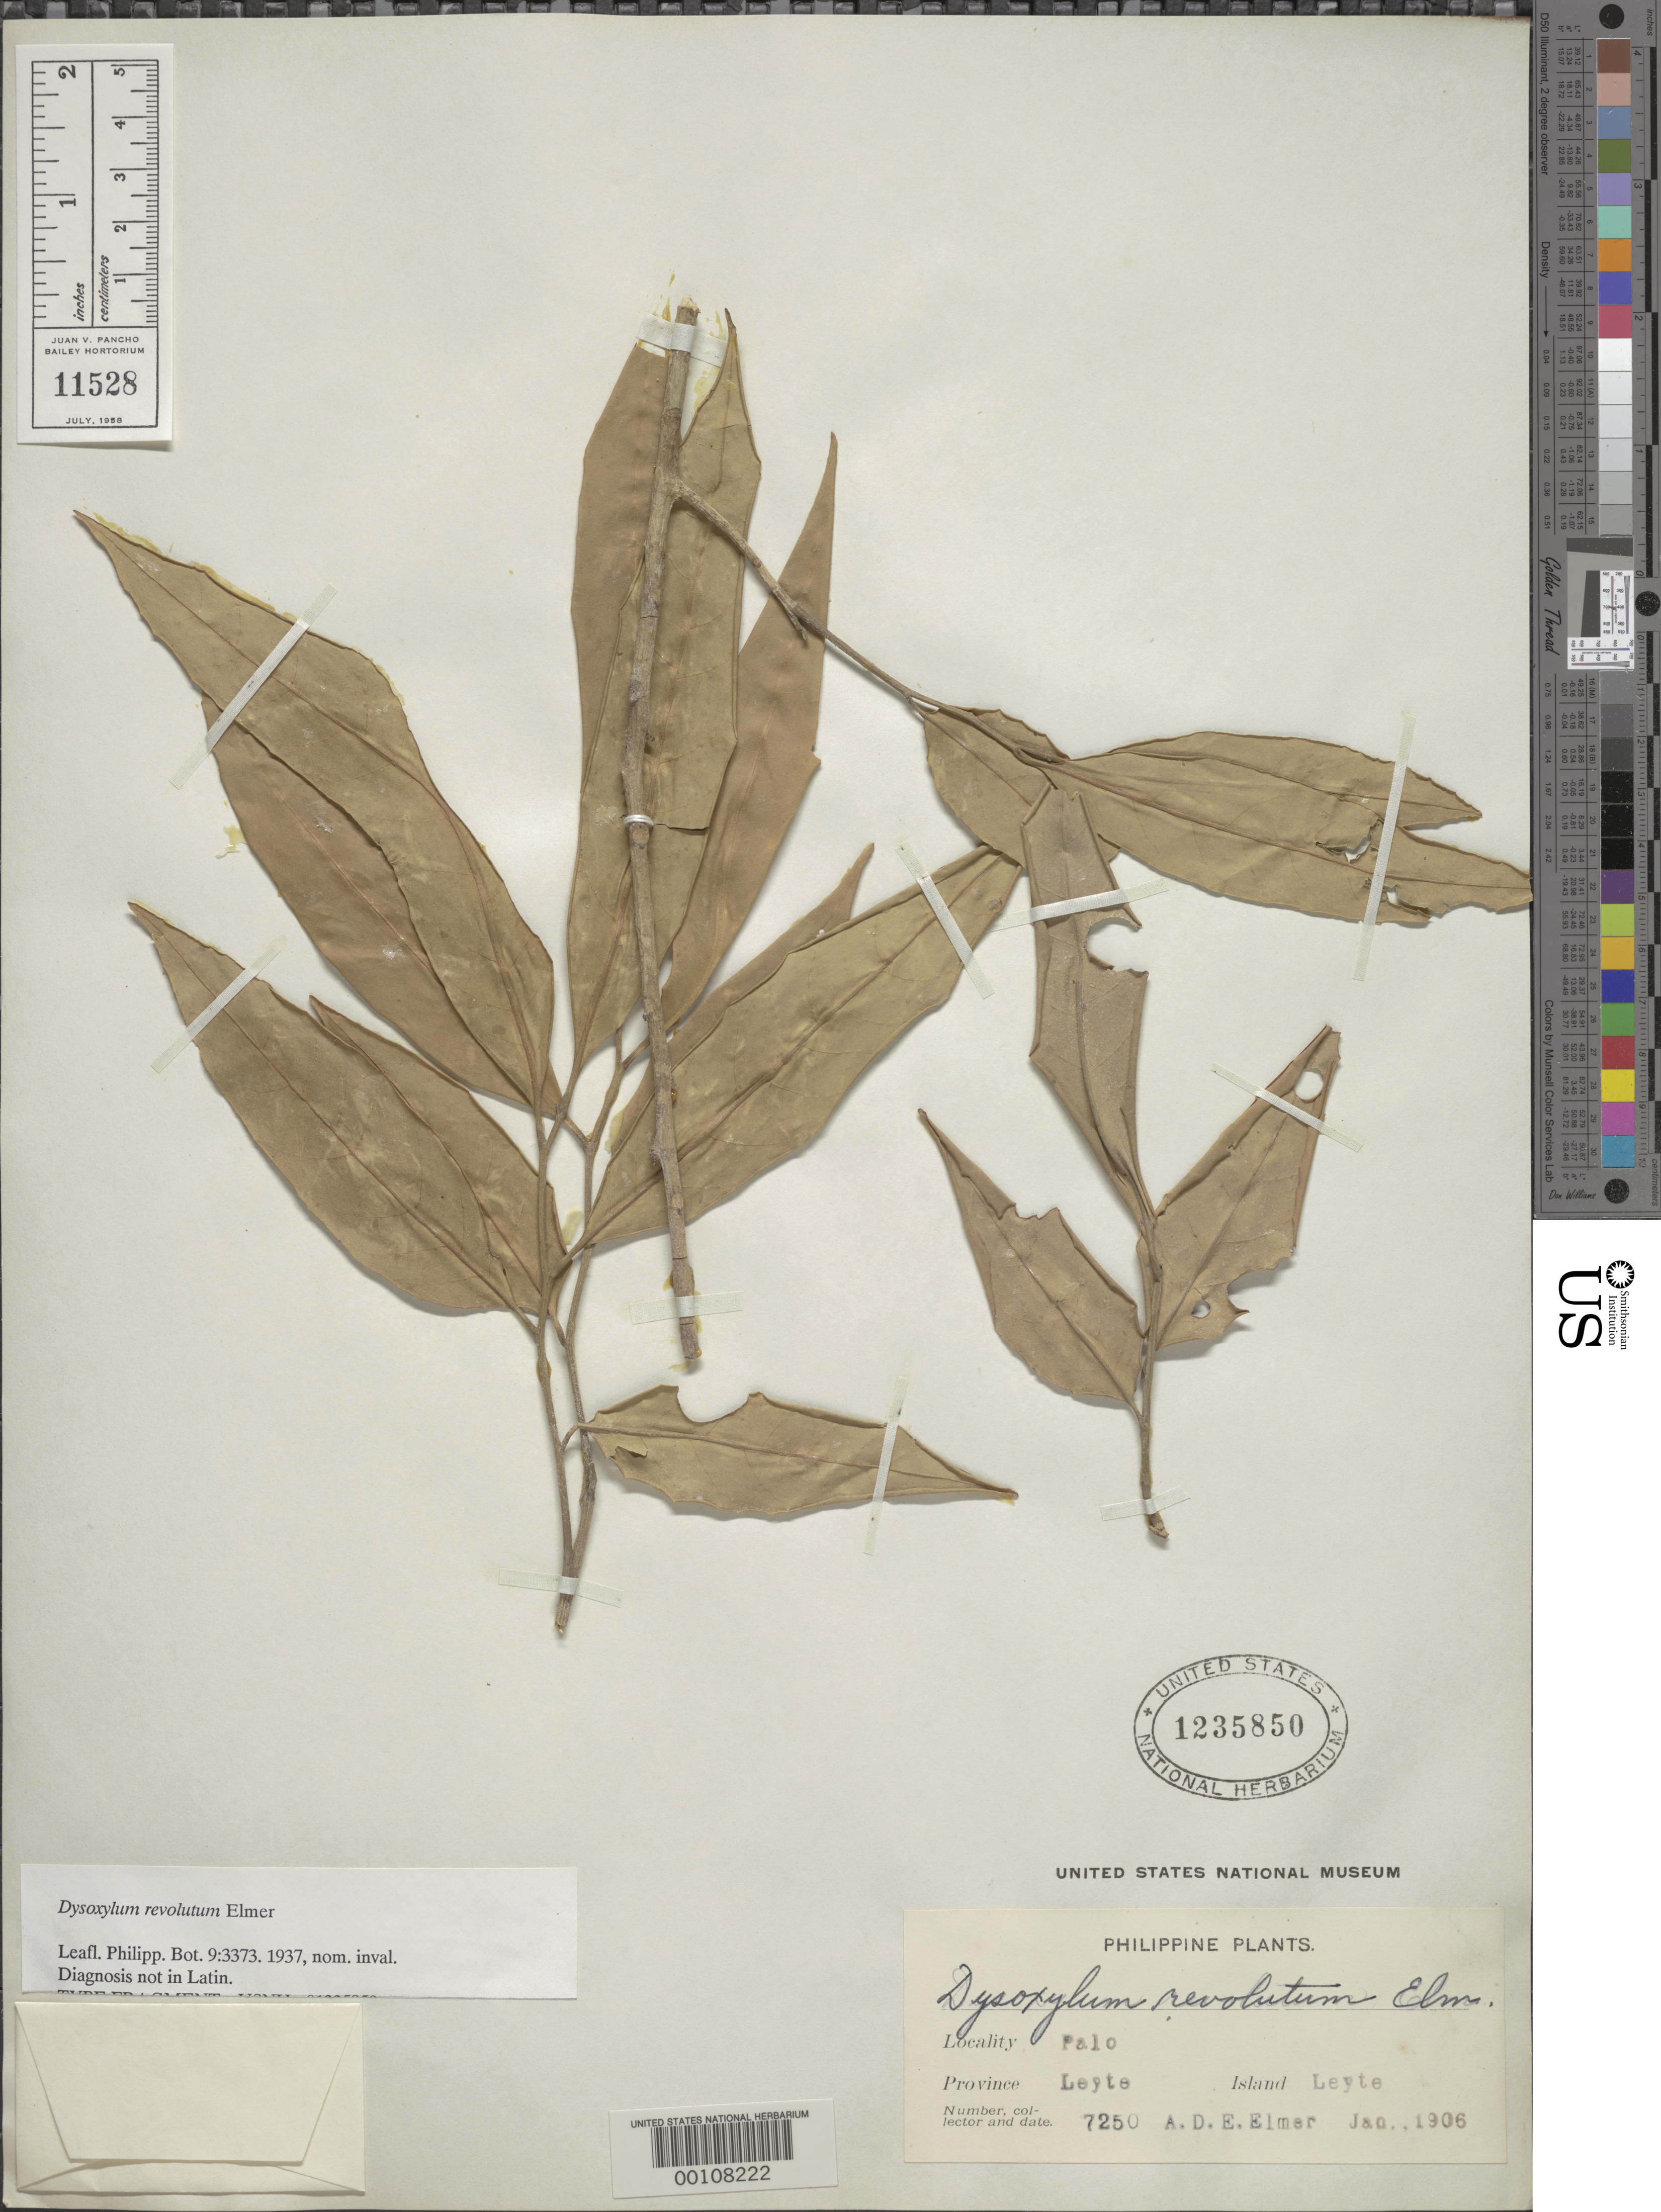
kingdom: Plantae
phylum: Tracheophyta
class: Magnoliopsida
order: Sapindales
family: Meliaceae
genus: Dysoxylum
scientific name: Dysoxylum brachybotrys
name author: Merr.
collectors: A. D. E. Elmer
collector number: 7250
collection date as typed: Jan 1906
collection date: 1906-01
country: Philippines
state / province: Eastern Visayas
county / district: Leyte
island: Leyte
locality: Palo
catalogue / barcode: US 1235850